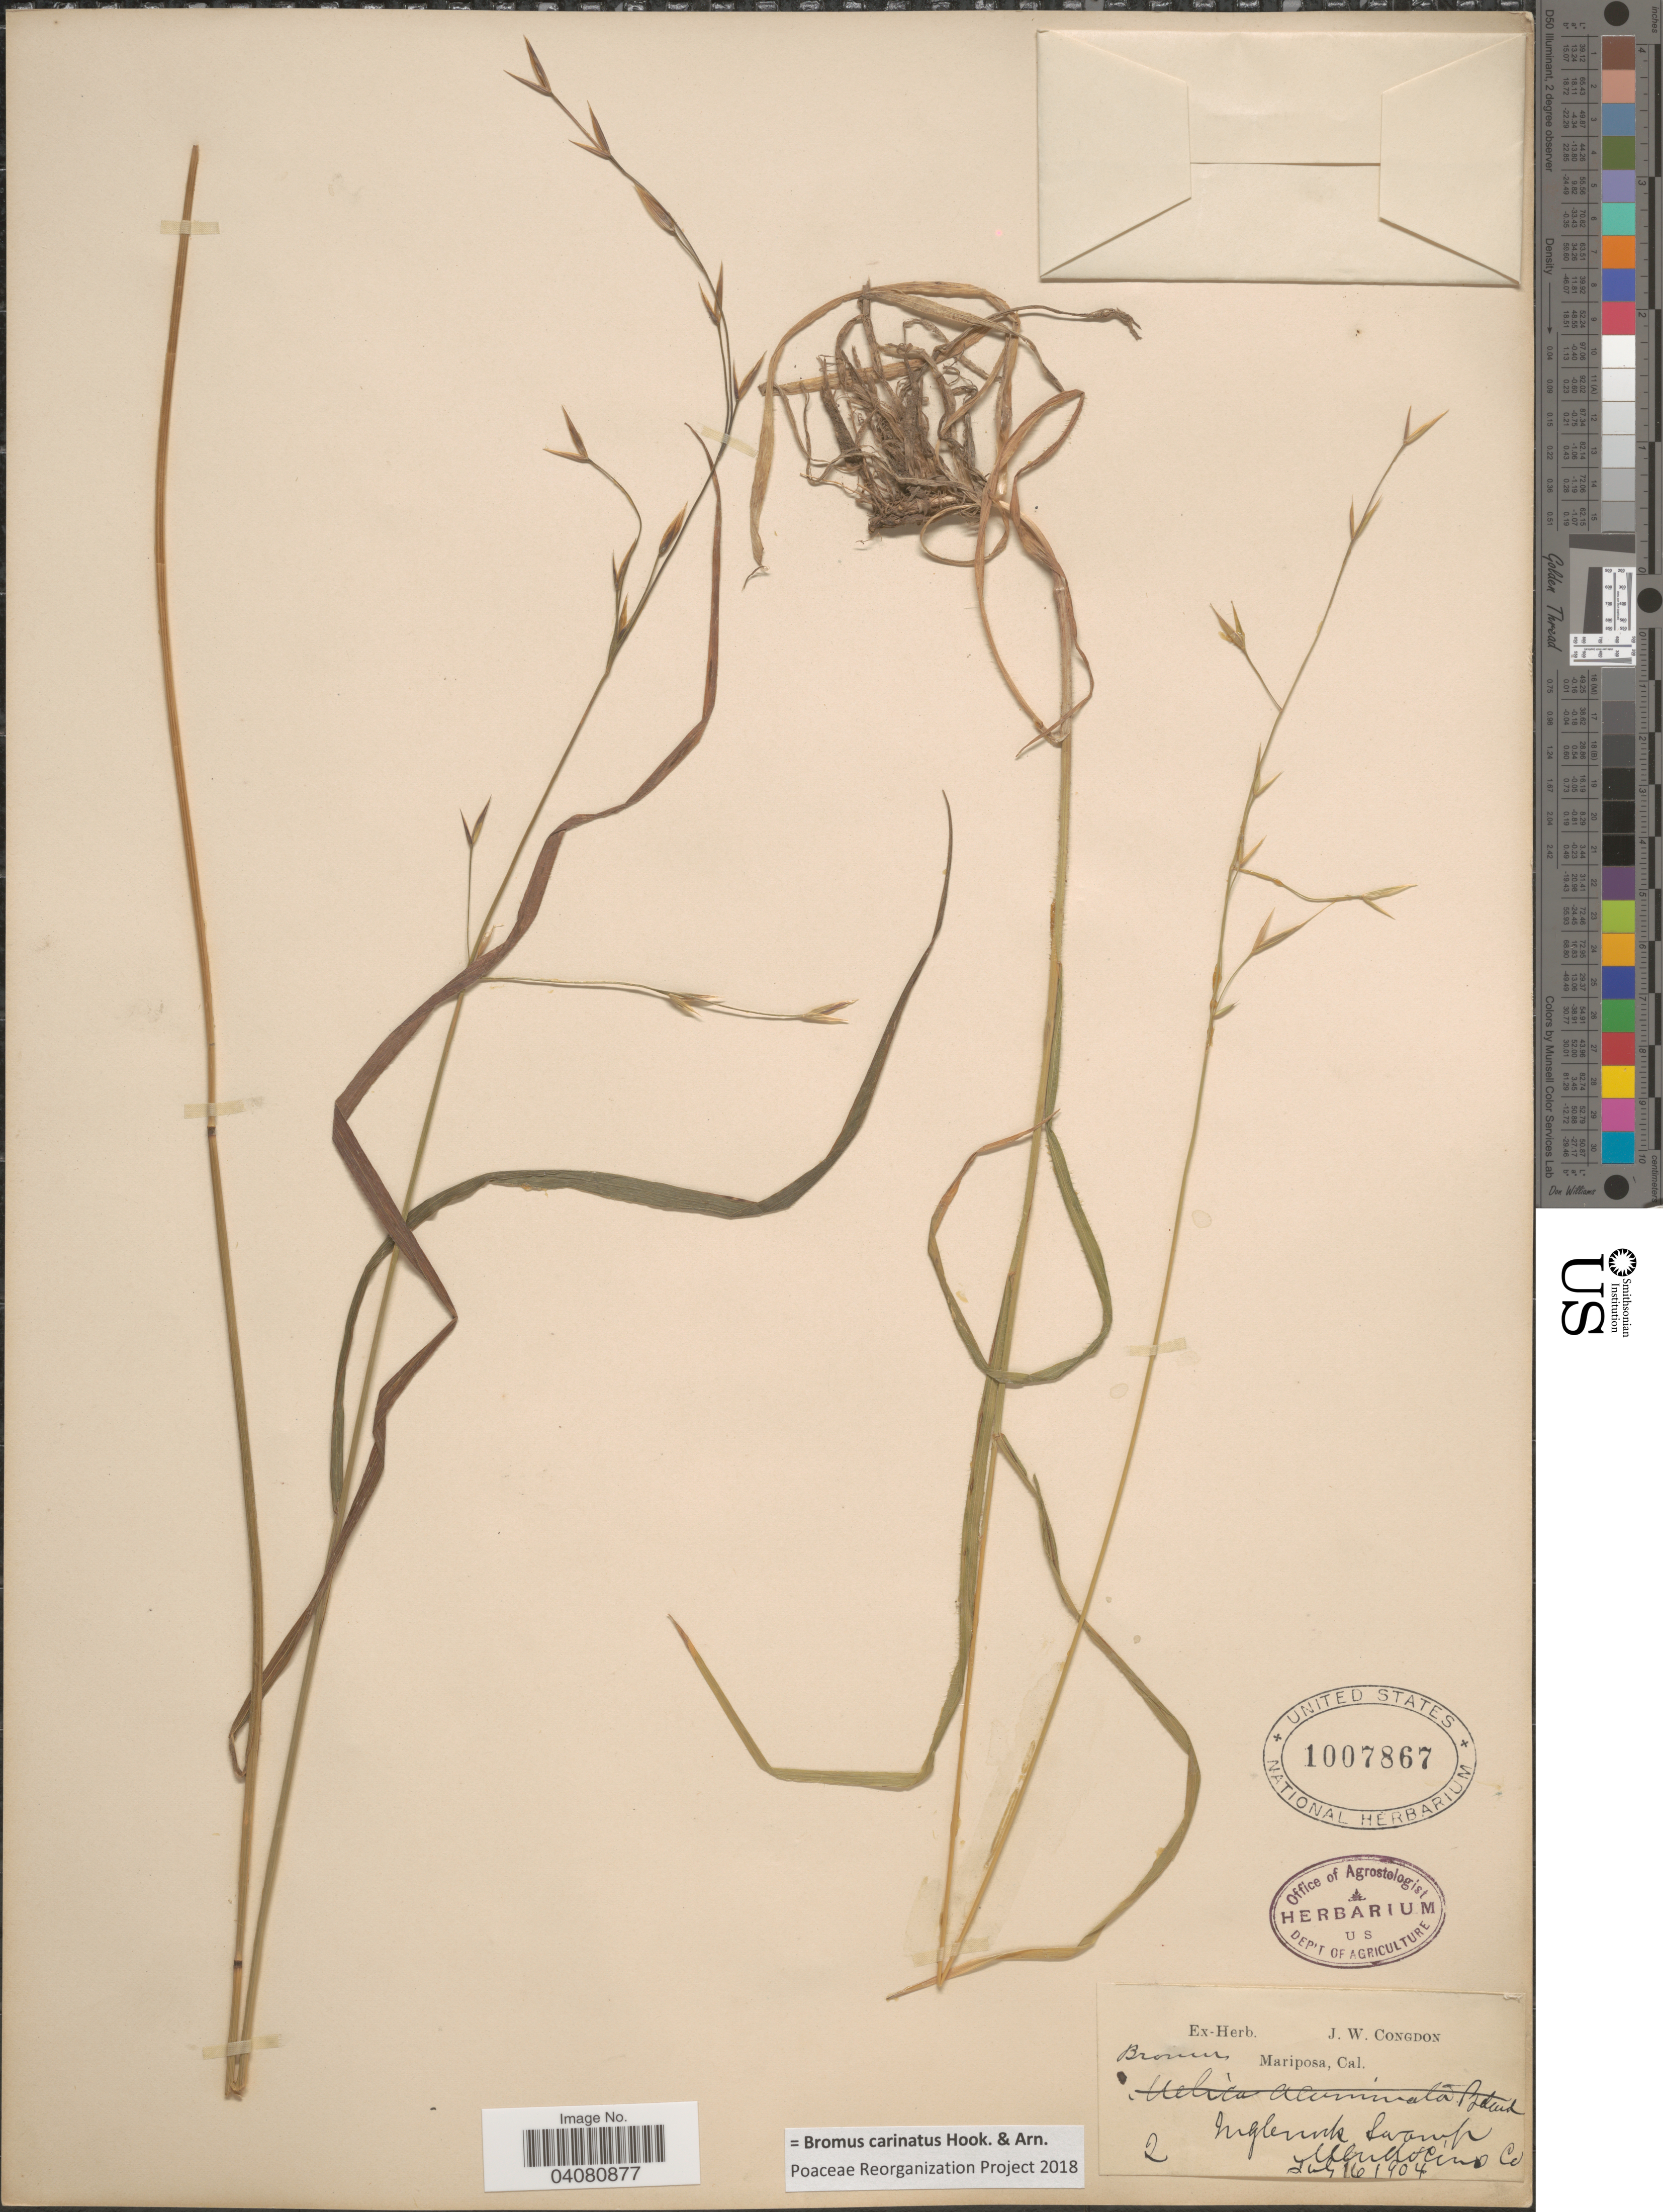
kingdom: Plantae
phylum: Tracheophyta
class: Liliopsida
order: Poales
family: Poaceae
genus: Bromus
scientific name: Bromus carinatus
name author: Hook. & Arn.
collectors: ex herb. J. W. Congdon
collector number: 2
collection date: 1904-07-16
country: United States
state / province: California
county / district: Mendocino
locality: Inglenook Swamp.Mendocino Co.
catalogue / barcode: US 1007867